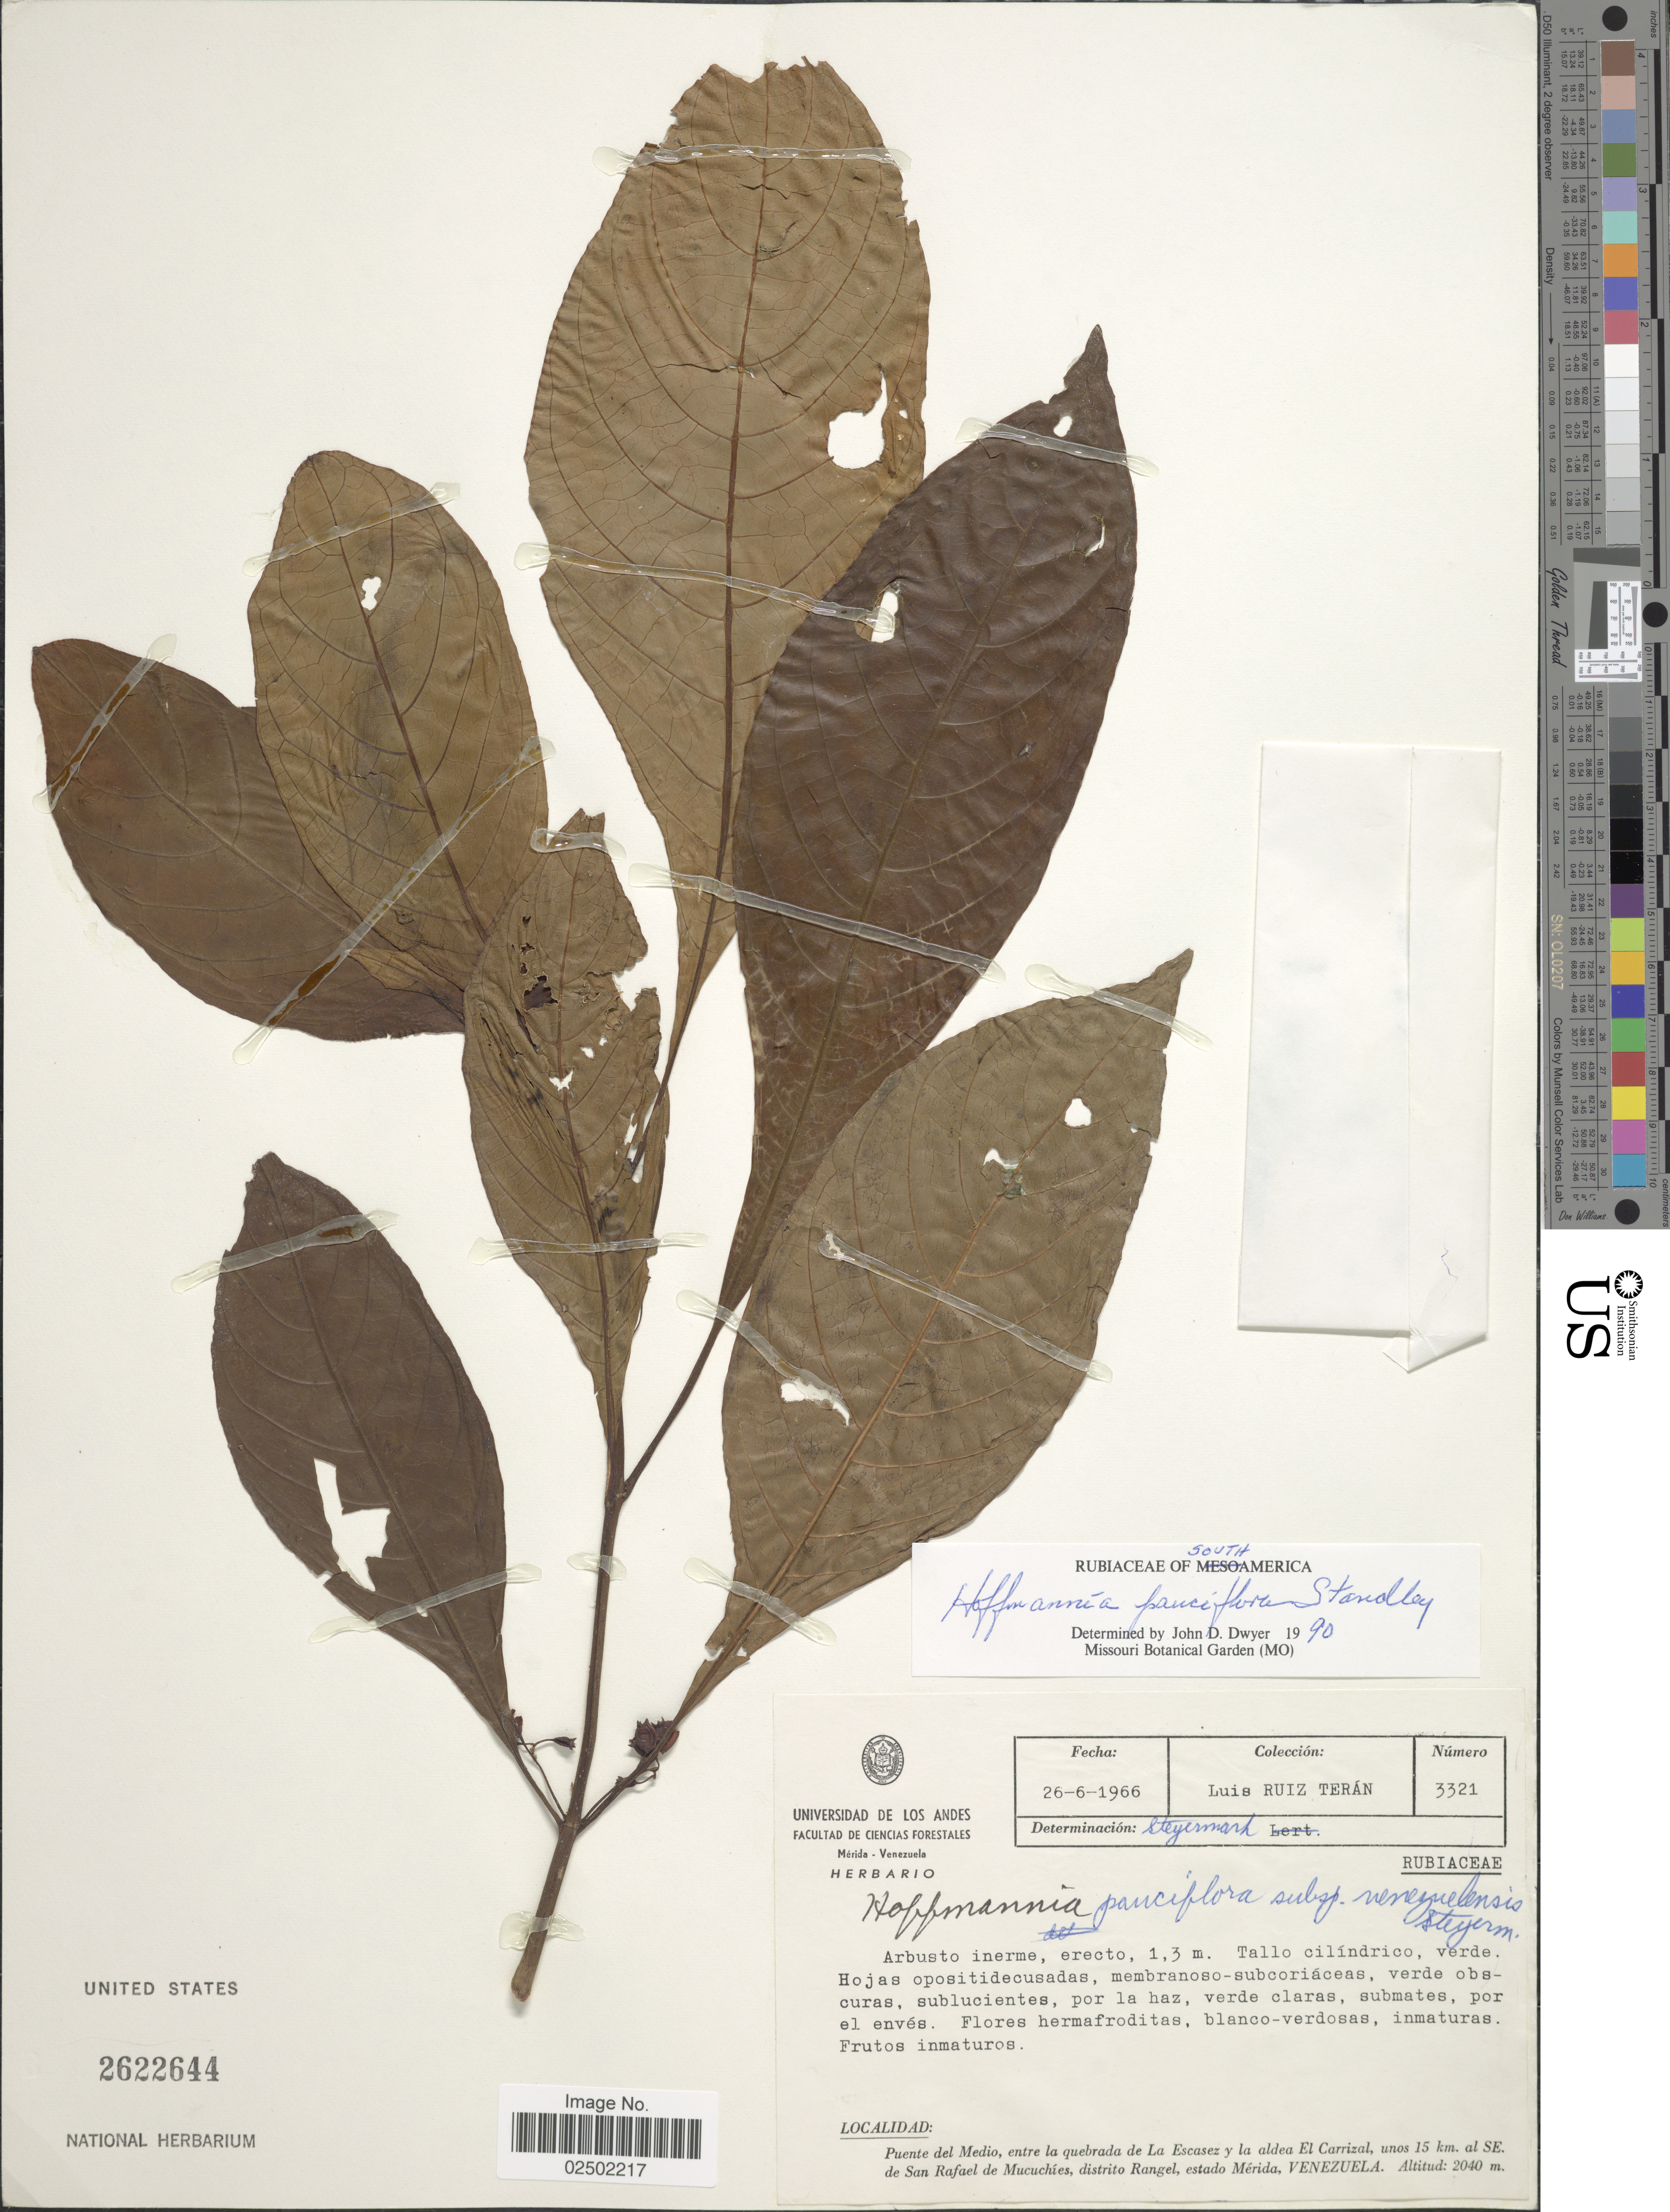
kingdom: Plantae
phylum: Tracheophyta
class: Magnoliopsida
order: Gentianales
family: Rubiaceae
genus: Hoffmannia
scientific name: Hoffmannia pauciflora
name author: Standl.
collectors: L. E. Ruíz-Terán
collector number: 3321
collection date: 1966-06-26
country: Venezuela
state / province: Mérida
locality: Puente del Medio, entre la quebrada de La Escasez y la aldea El Carrizal, unos 15 km. al SE. de San Rafael de Mucuchies, distrito Rangel, estado Merida, Venezuela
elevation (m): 2040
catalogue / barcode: US 2622644